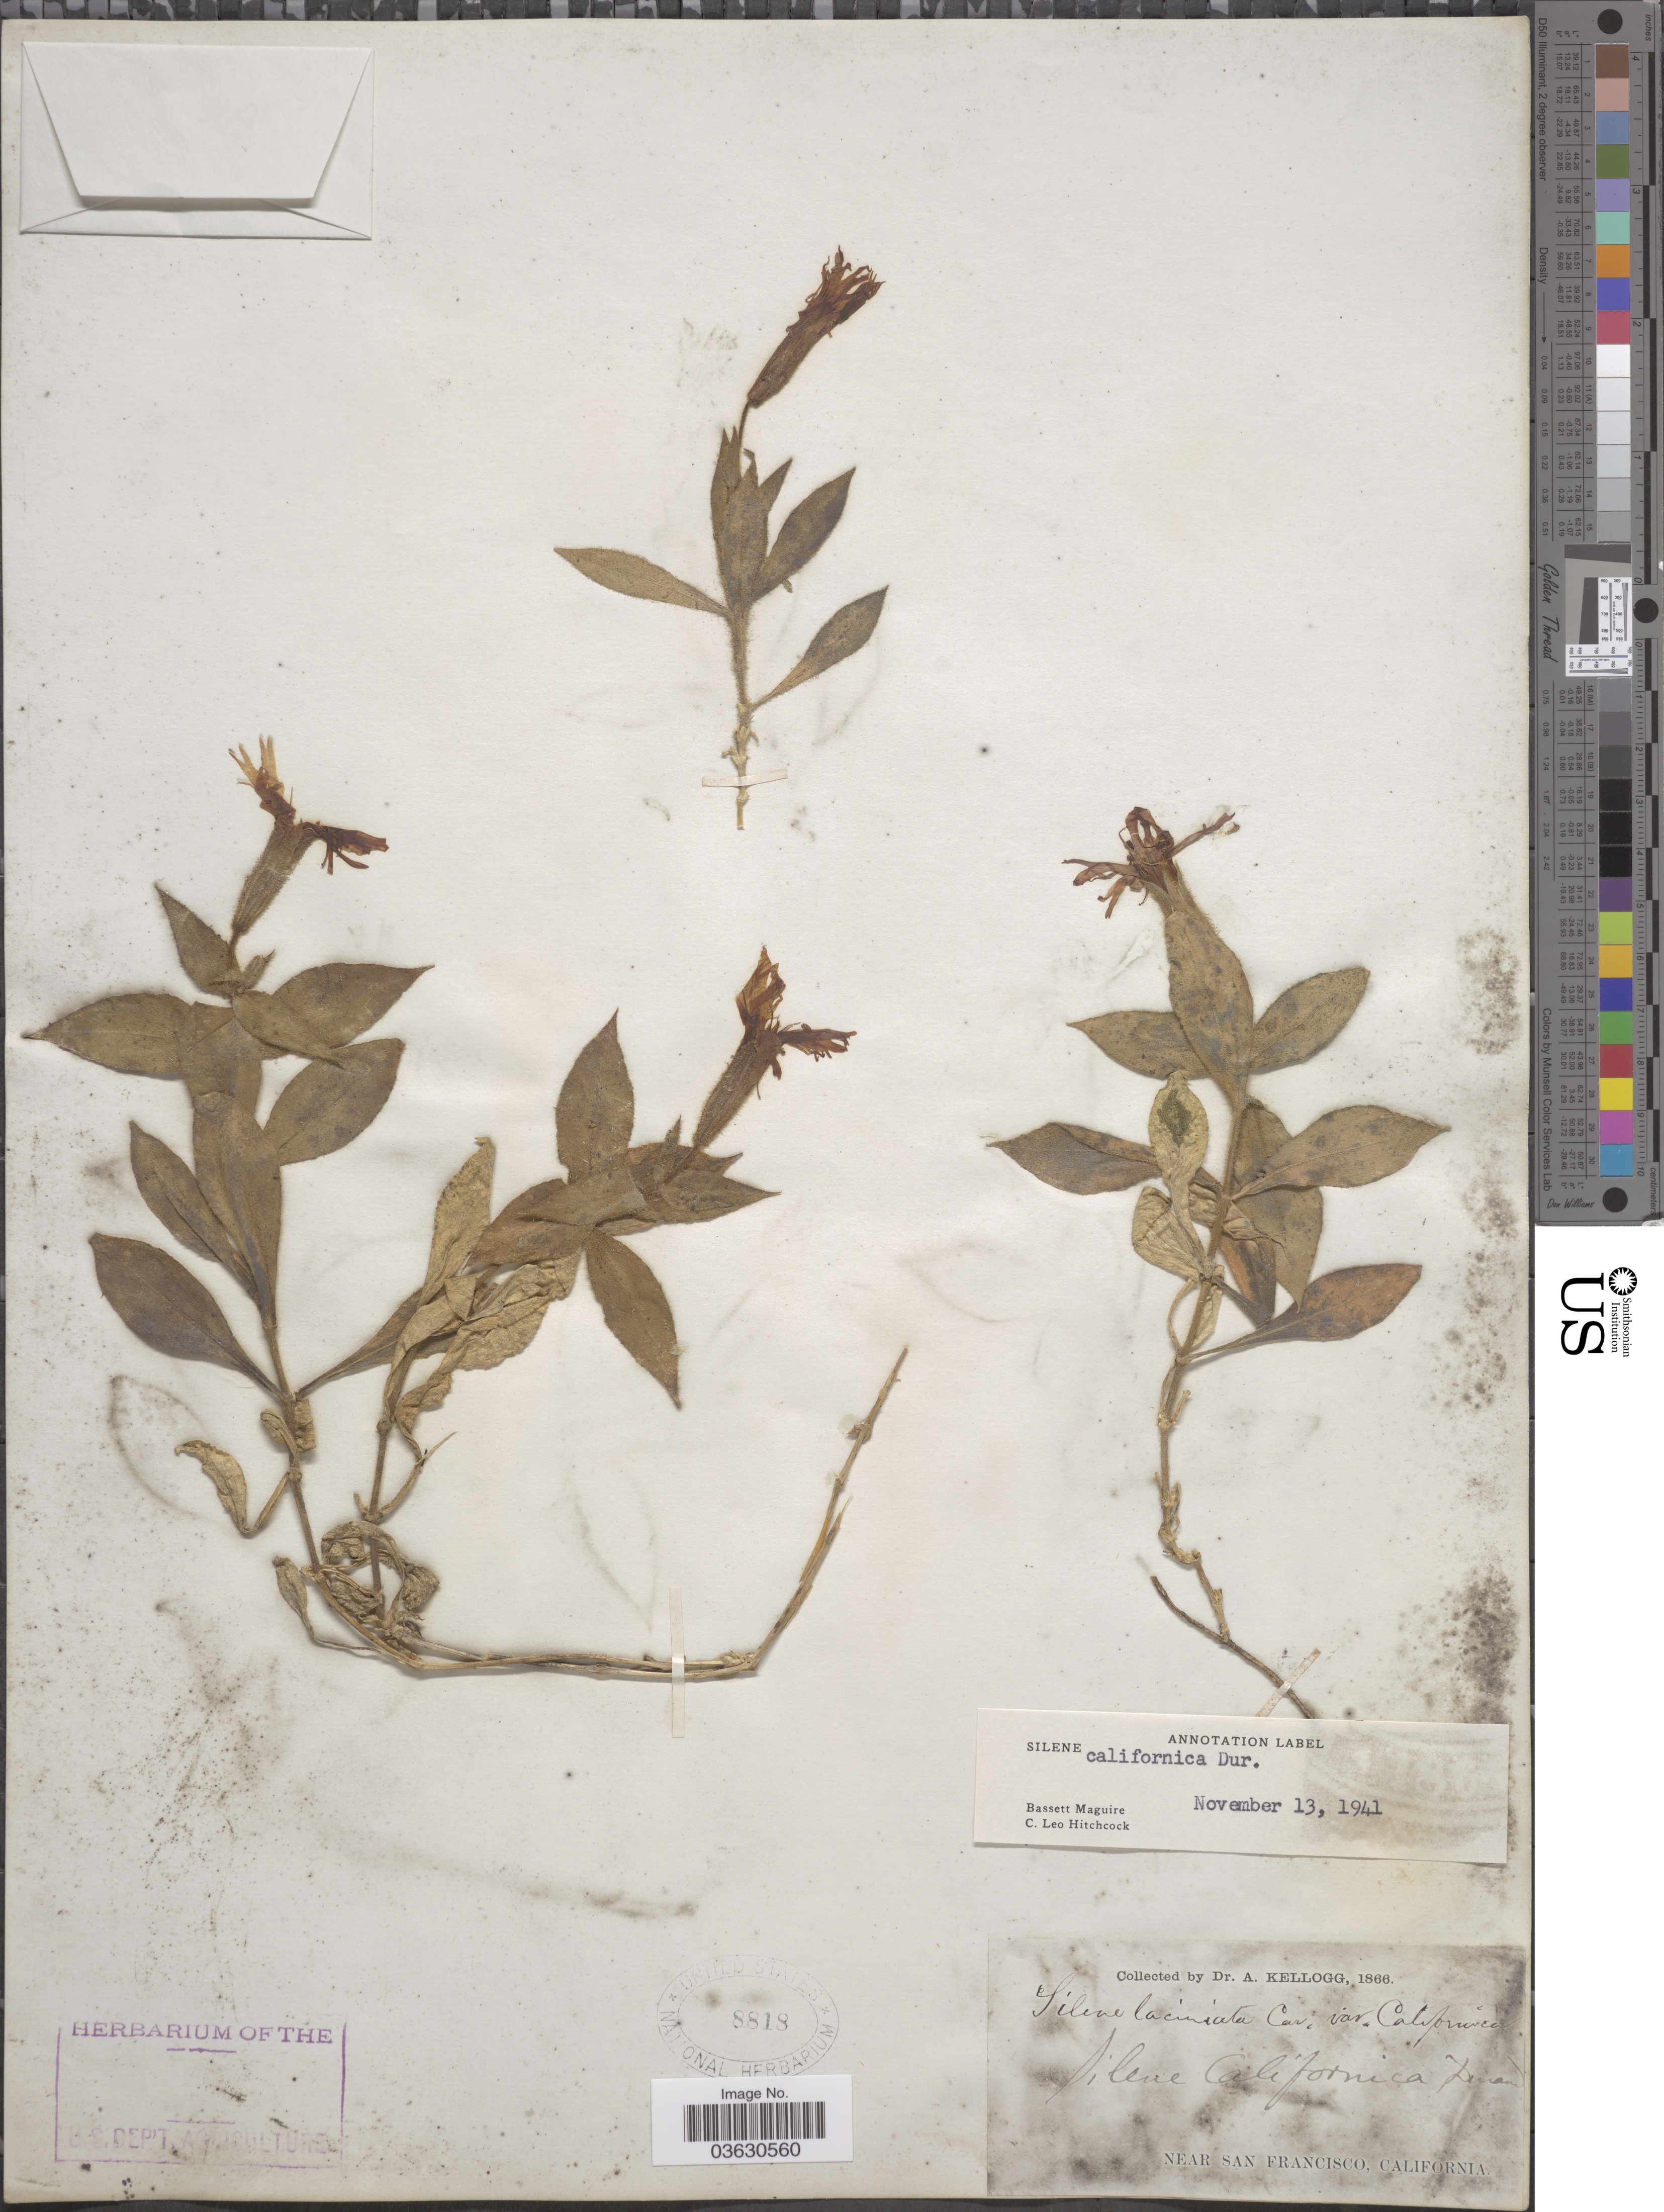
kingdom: Plantae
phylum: Tracheophyta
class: Magnoliopsida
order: Caryophyllales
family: Caryophyllaceae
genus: Silene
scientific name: Silene californica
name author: Durand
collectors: A. Kellogg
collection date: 1866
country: United States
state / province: California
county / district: San Francisco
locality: Near San Francisco.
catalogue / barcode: US 8818